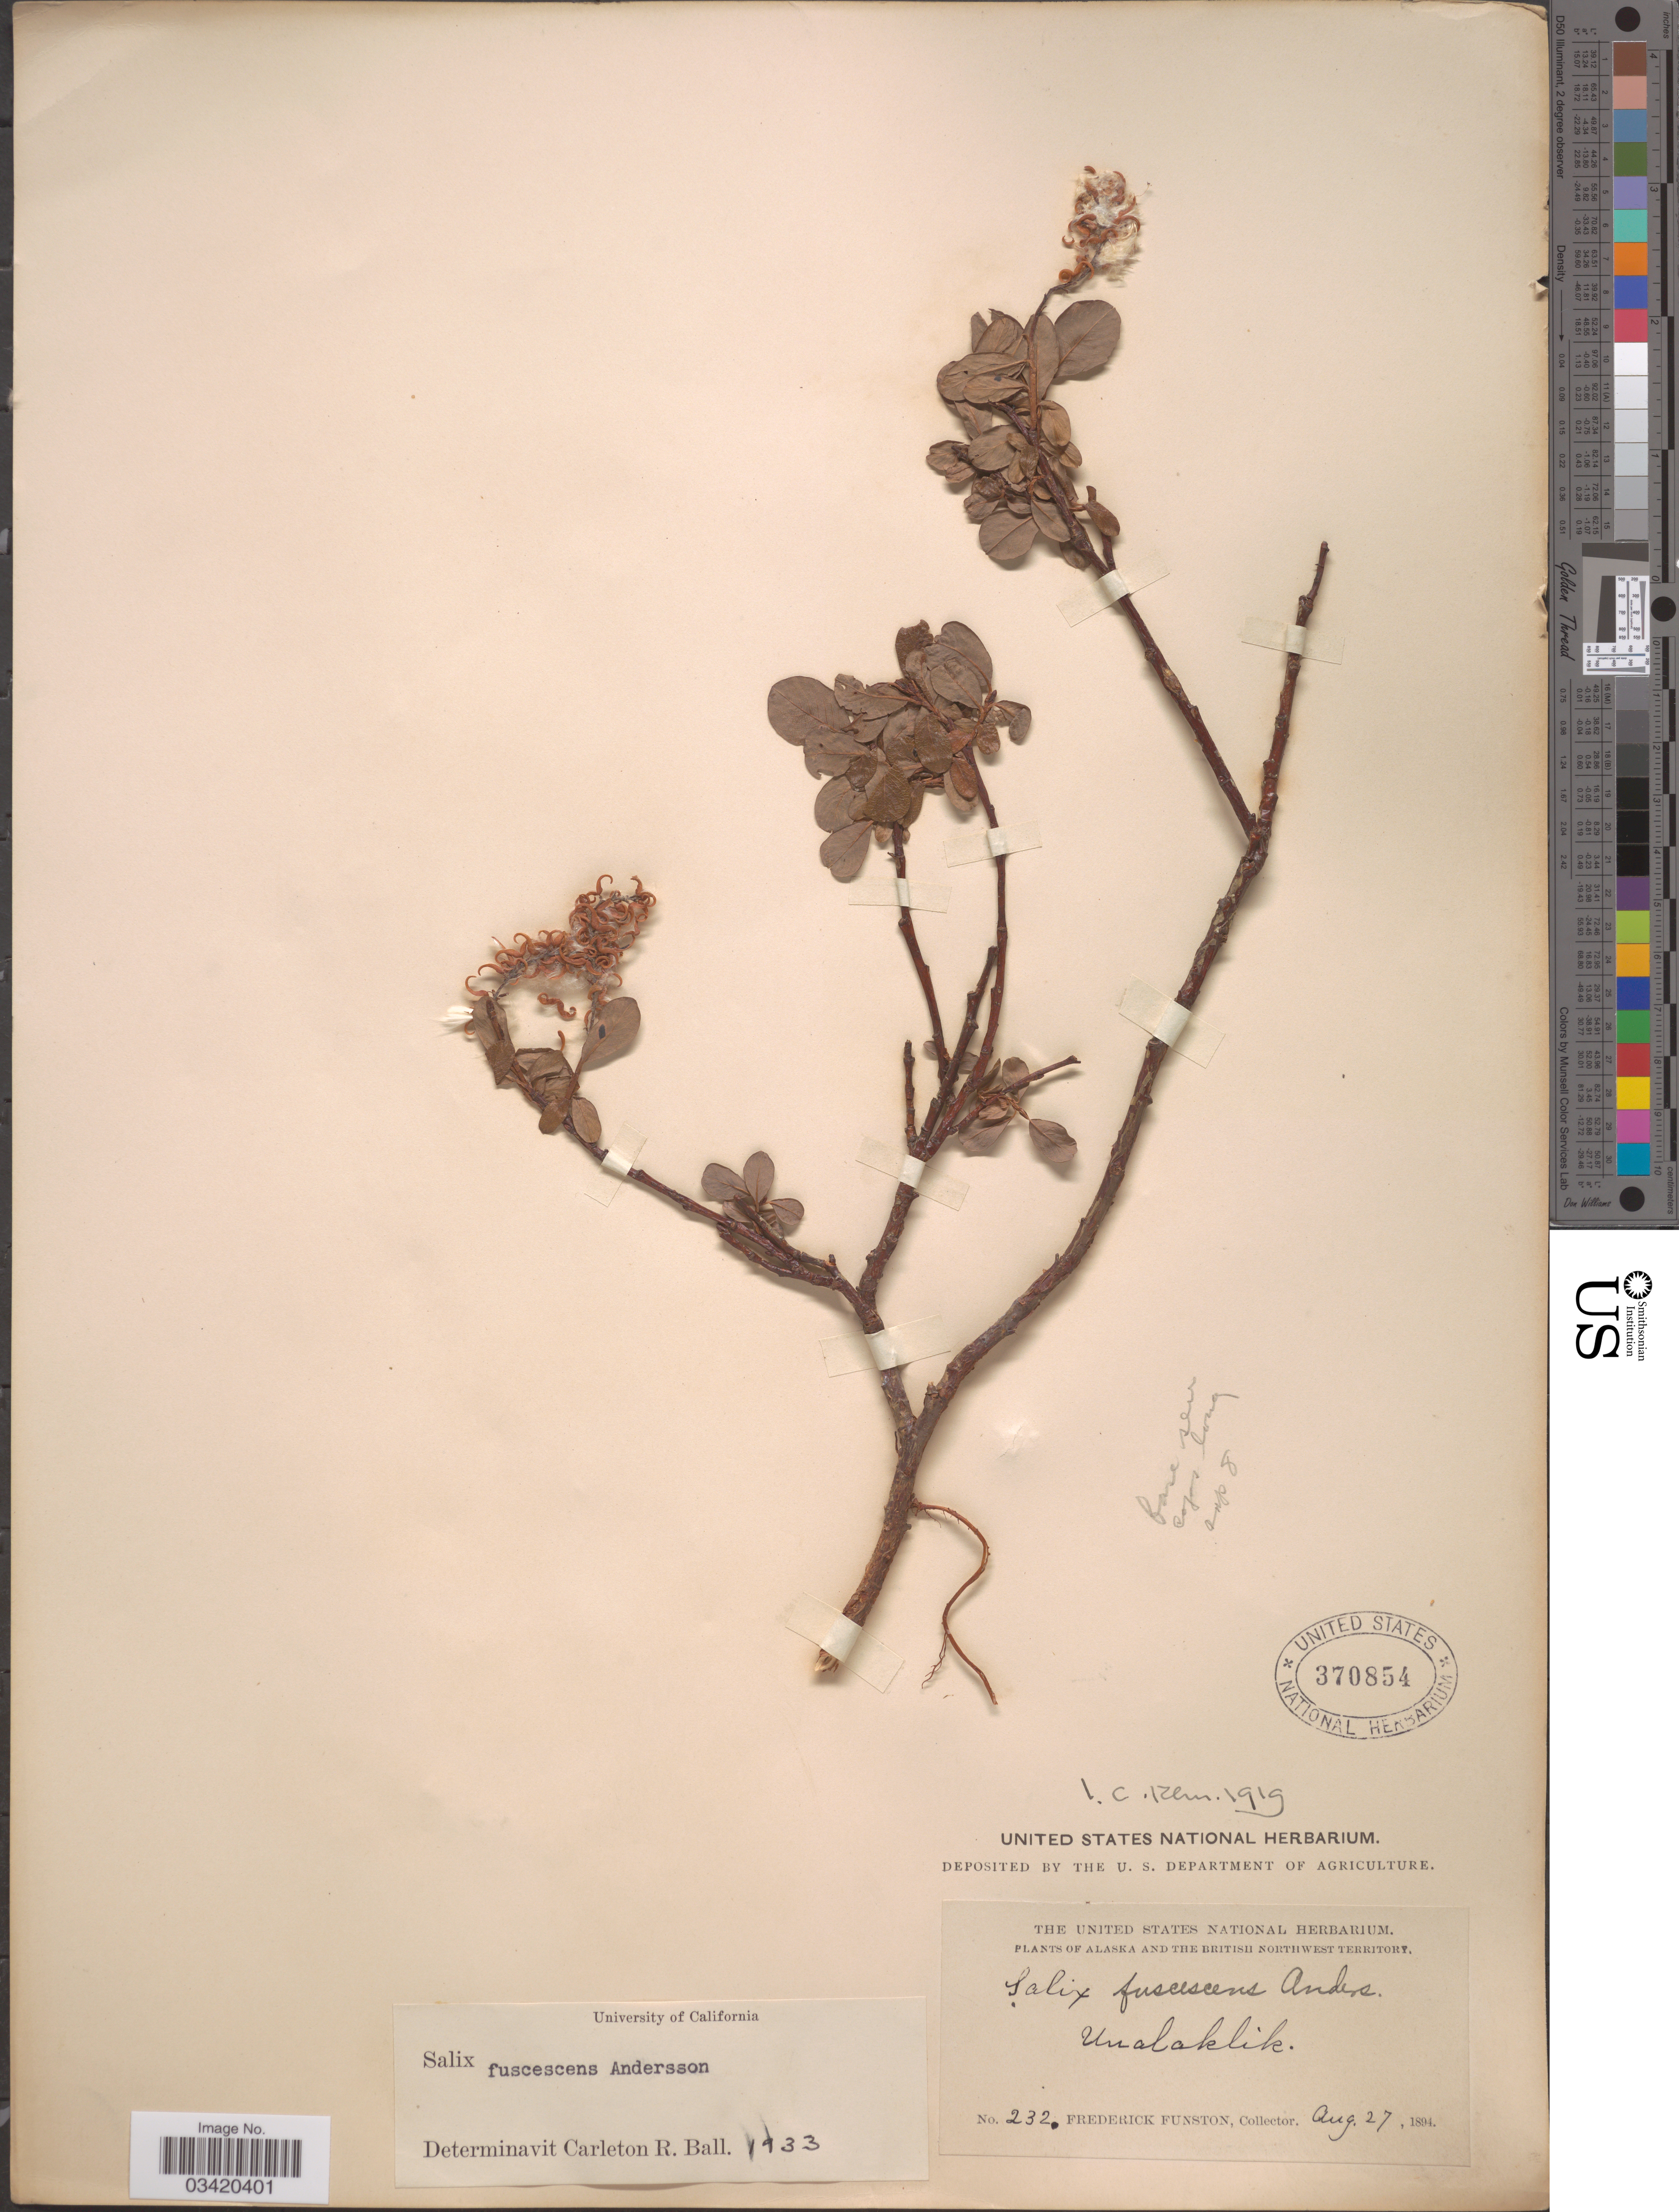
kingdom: Plantae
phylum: Tracheophyta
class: Magnoliopsida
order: Malpighiales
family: Salicaceae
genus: Salix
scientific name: Salix fuscescens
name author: Andersson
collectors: F. Funston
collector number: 232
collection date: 1894-08-27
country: United States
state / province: Alaska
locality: British Northwest Territory. Unalaklik.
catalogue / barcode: US 370854